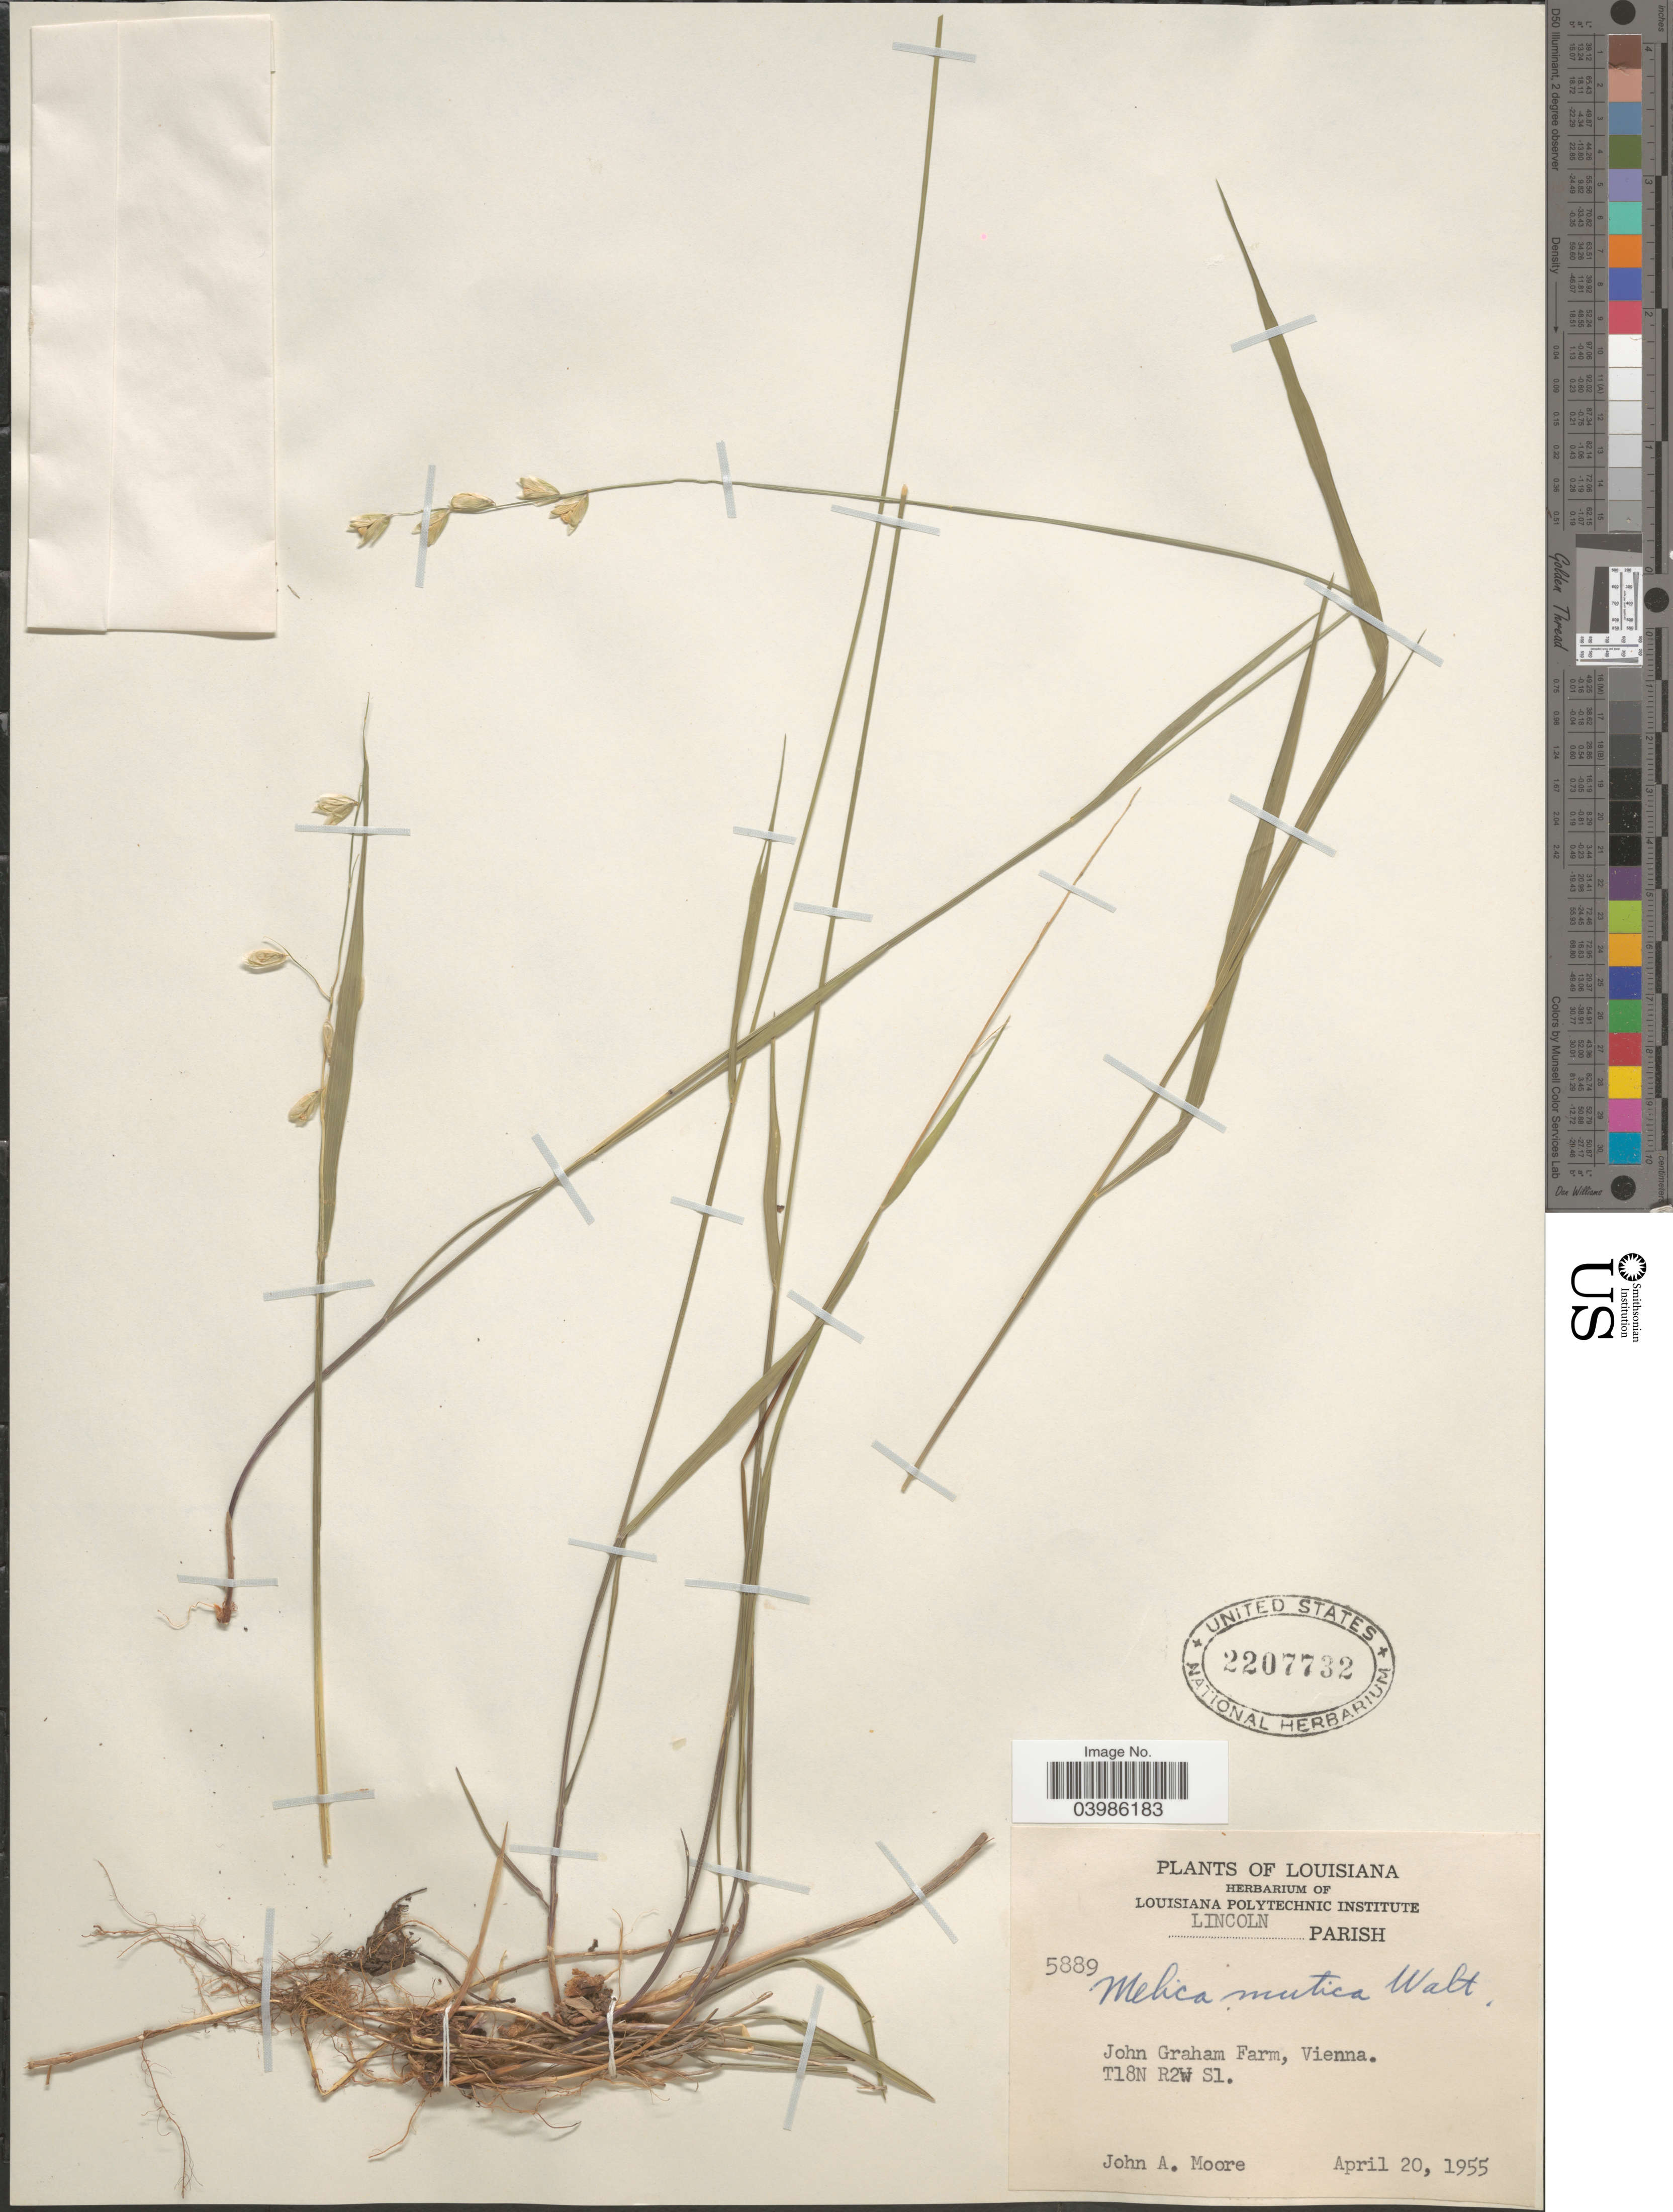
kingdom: Plantae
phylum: Tracheophyta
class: Liliopsida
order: Poales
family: Poaceae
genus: Melica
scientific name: Melica mutica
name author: Walter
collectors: J. A. Moore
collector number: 5889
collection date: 1955-04-20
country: United States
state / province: Louisiana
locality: Lincoln Parish. John Graham Farm, Vienna. T18N R2W S1.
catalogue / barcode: US 2207732